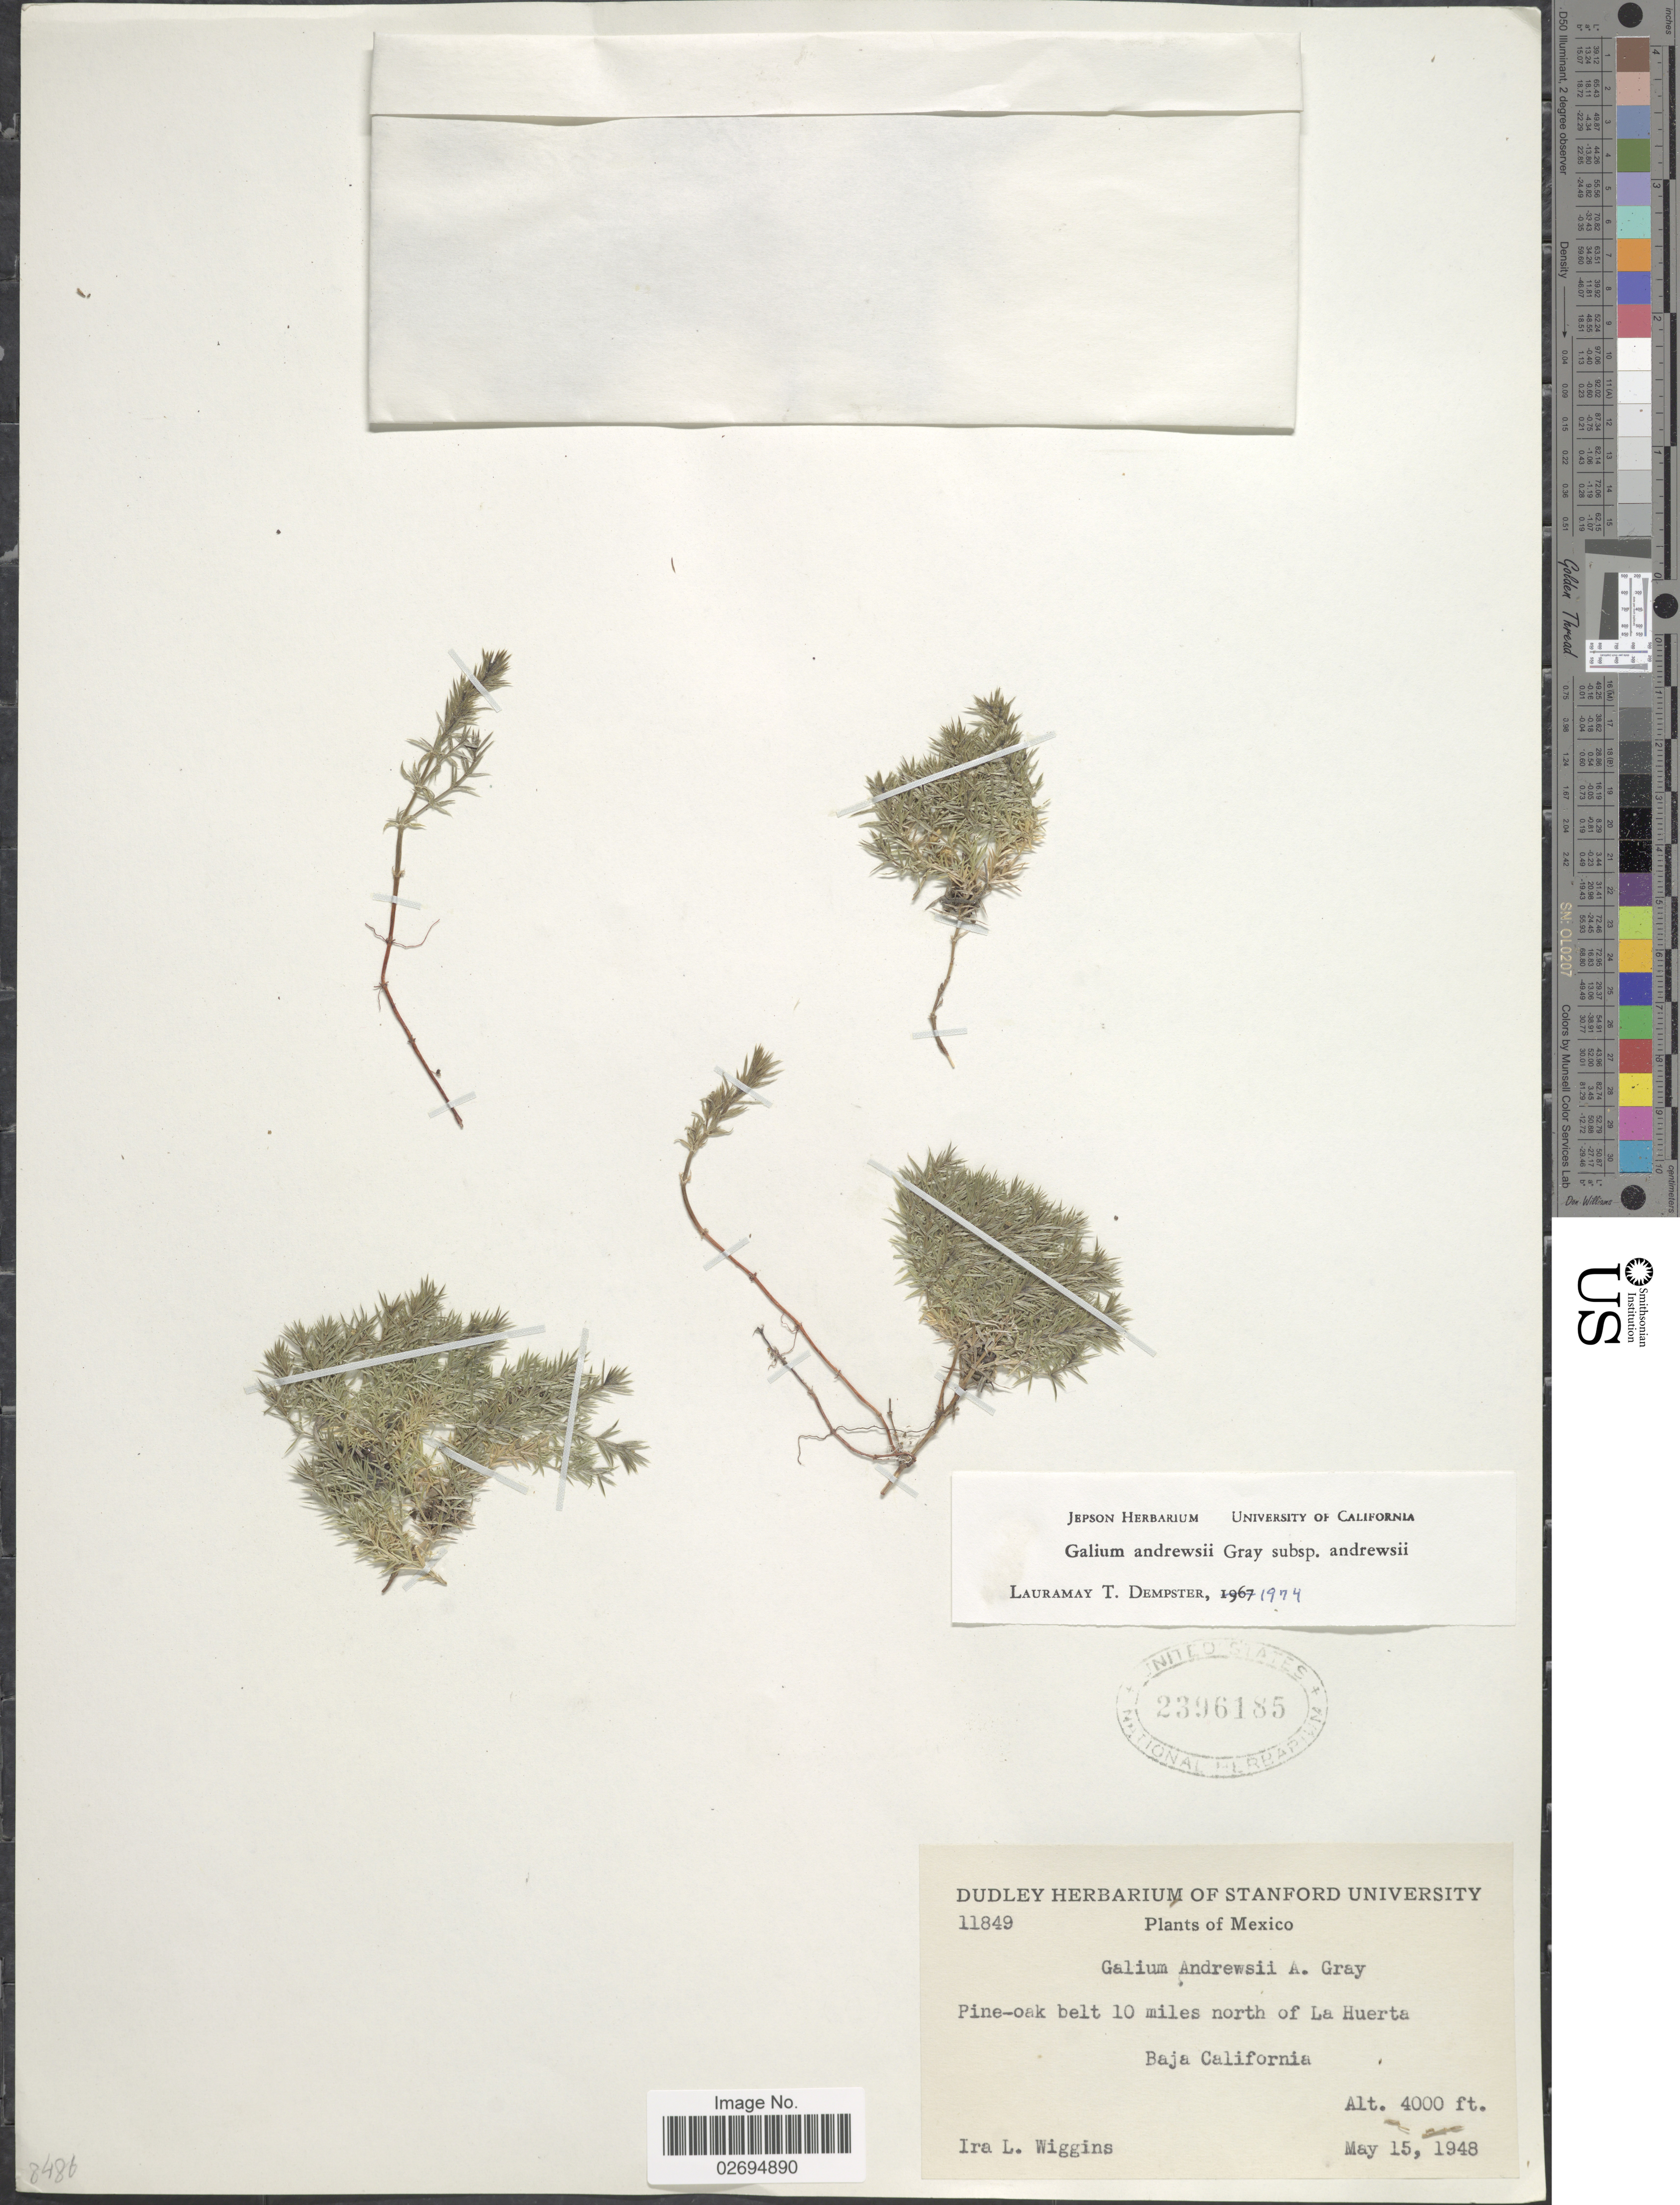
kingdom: Plantae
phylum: Tracheophyta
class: Magnoliopsida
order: Gentianales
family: Rubiaceae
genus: Galium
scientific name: Galium andrewsii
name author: A. Gray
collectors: I. L. Wiggins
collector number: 11849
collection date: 1948-05-15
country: Mexico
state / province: Baja California Norte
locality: Pine-oak belt 10 miles north of La Huerta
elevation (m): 1219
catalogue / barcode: US 2396185